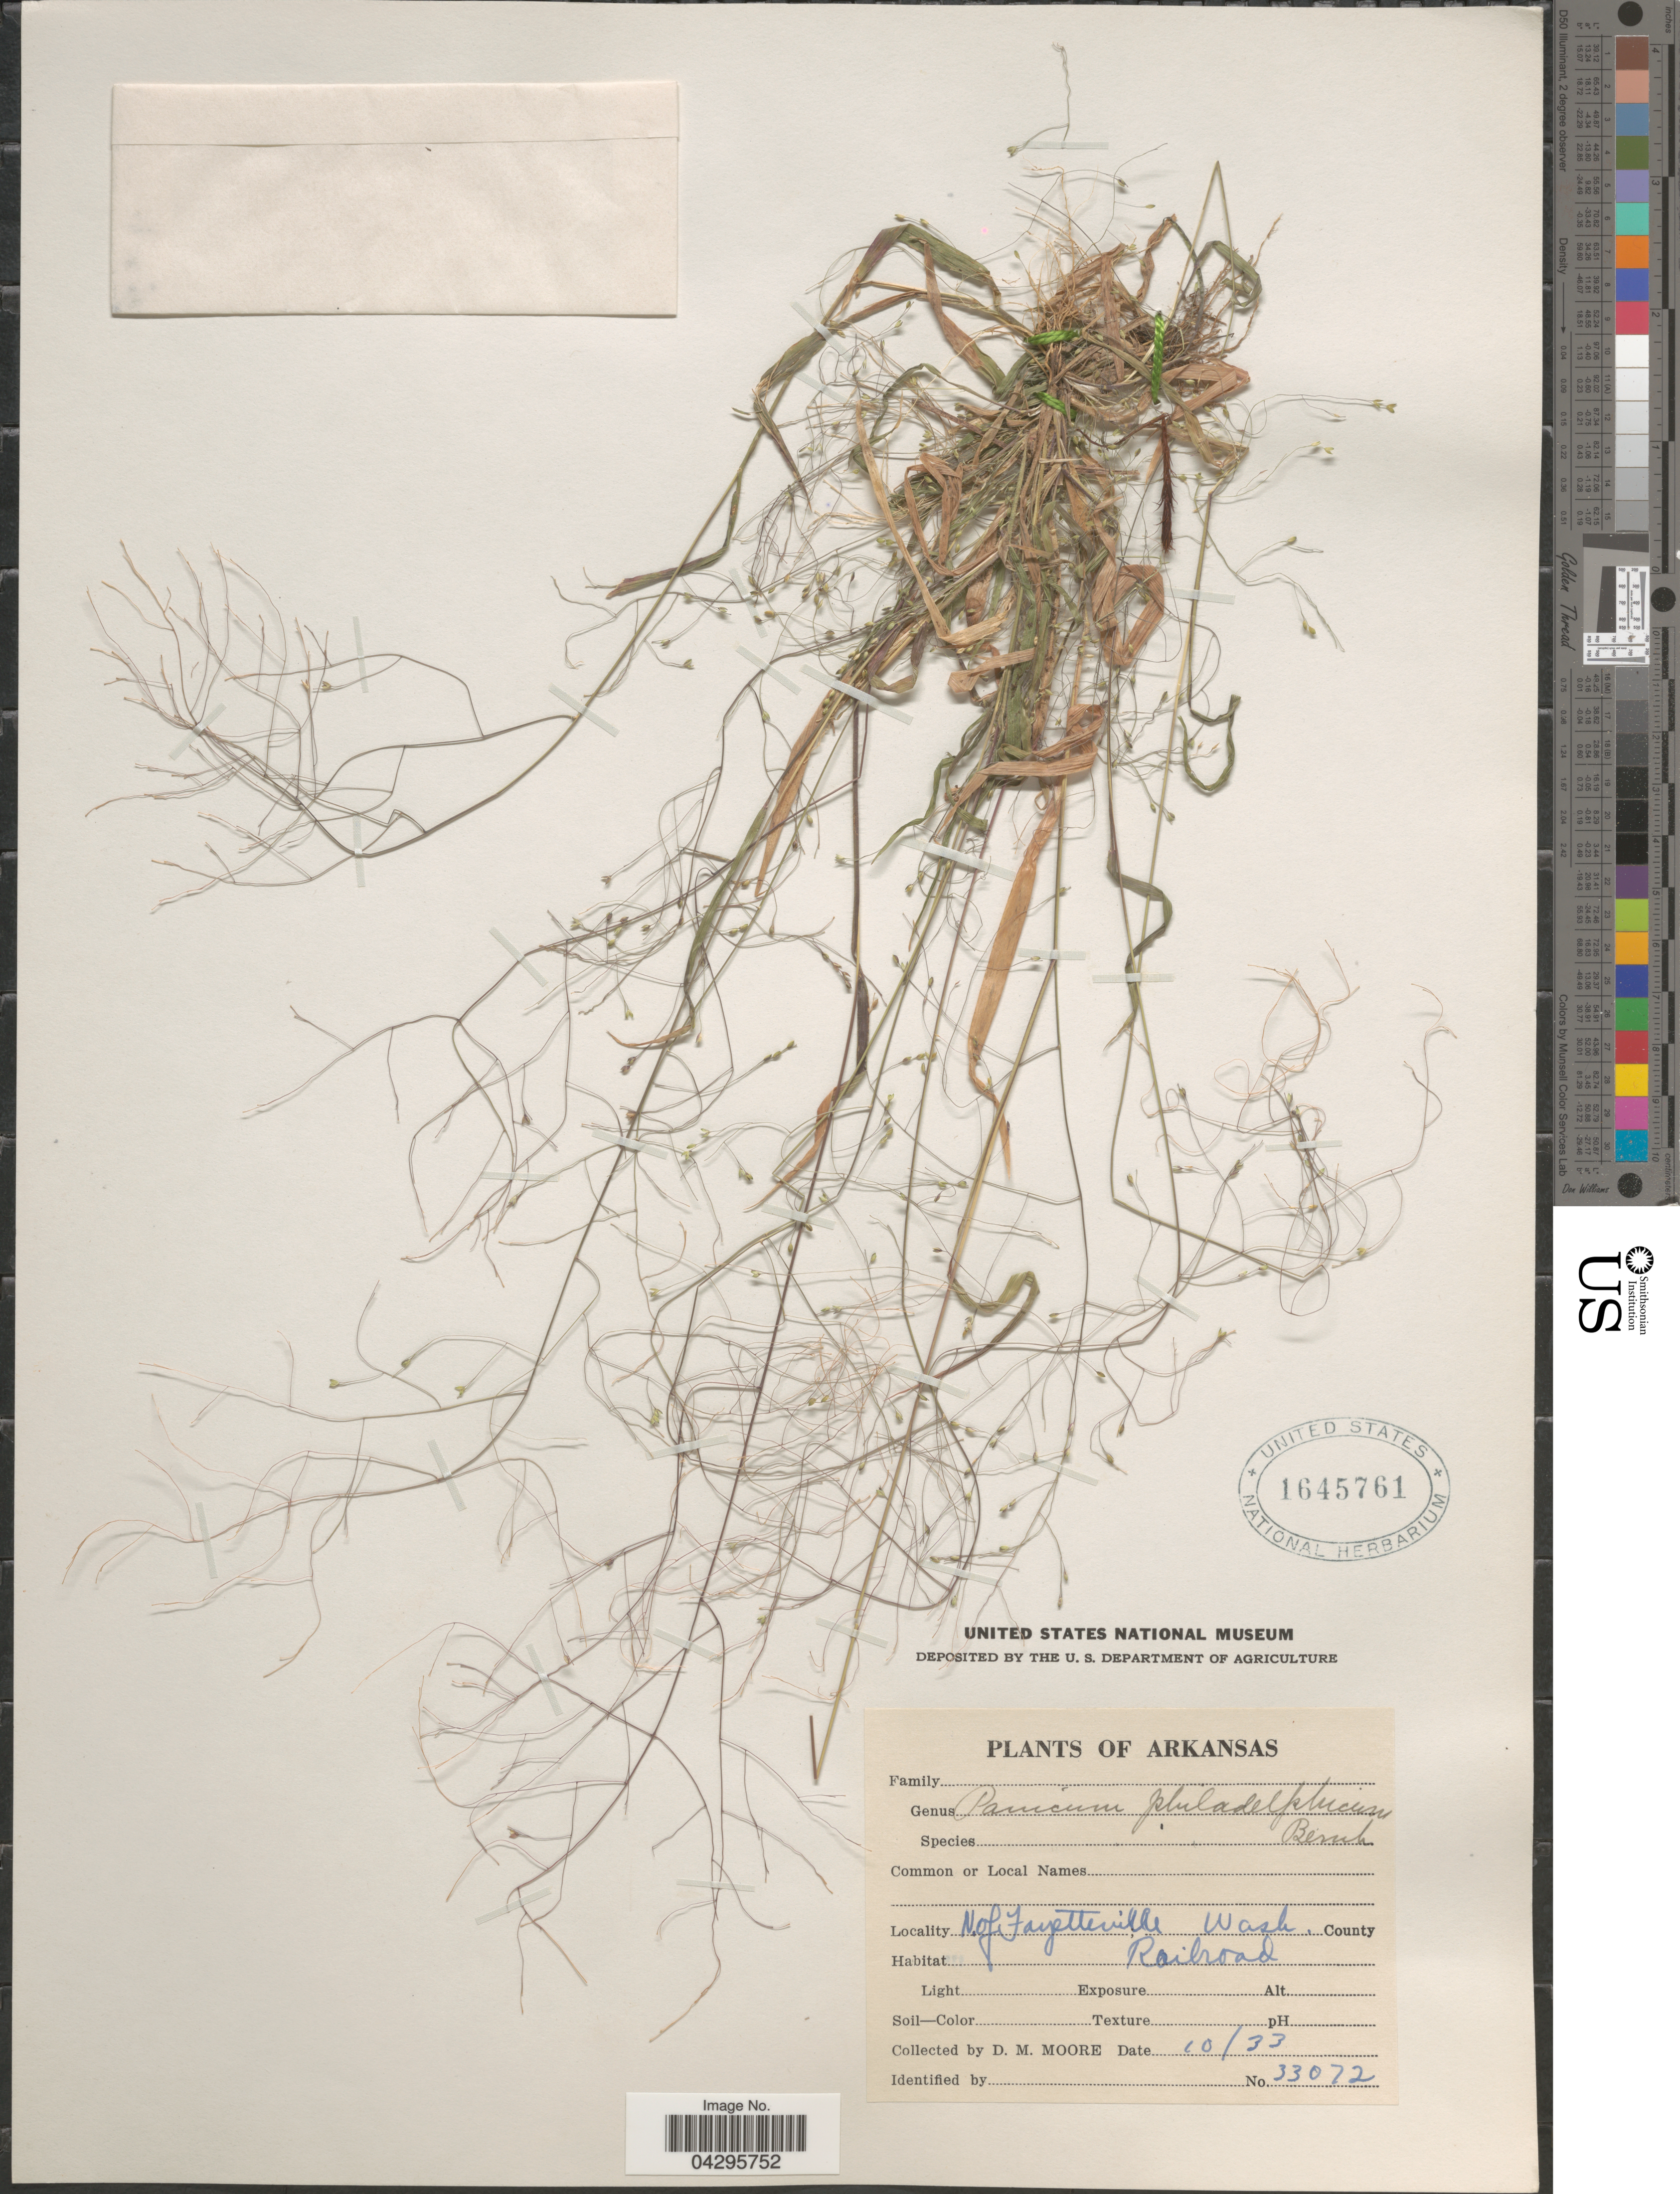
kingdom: Plantae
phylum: Tracheophyta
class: Liliopsida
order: Poales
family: Poaceae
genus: Panicum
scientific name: Panicum philadelphicum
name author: Bernh. ex Trin.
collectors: D. Moore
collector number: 33072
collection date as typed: Transcribed d/m/y: /10/33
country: United States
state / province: Arkansas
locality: N. of Fayetteville Wash. County.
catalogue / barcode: US 1645761